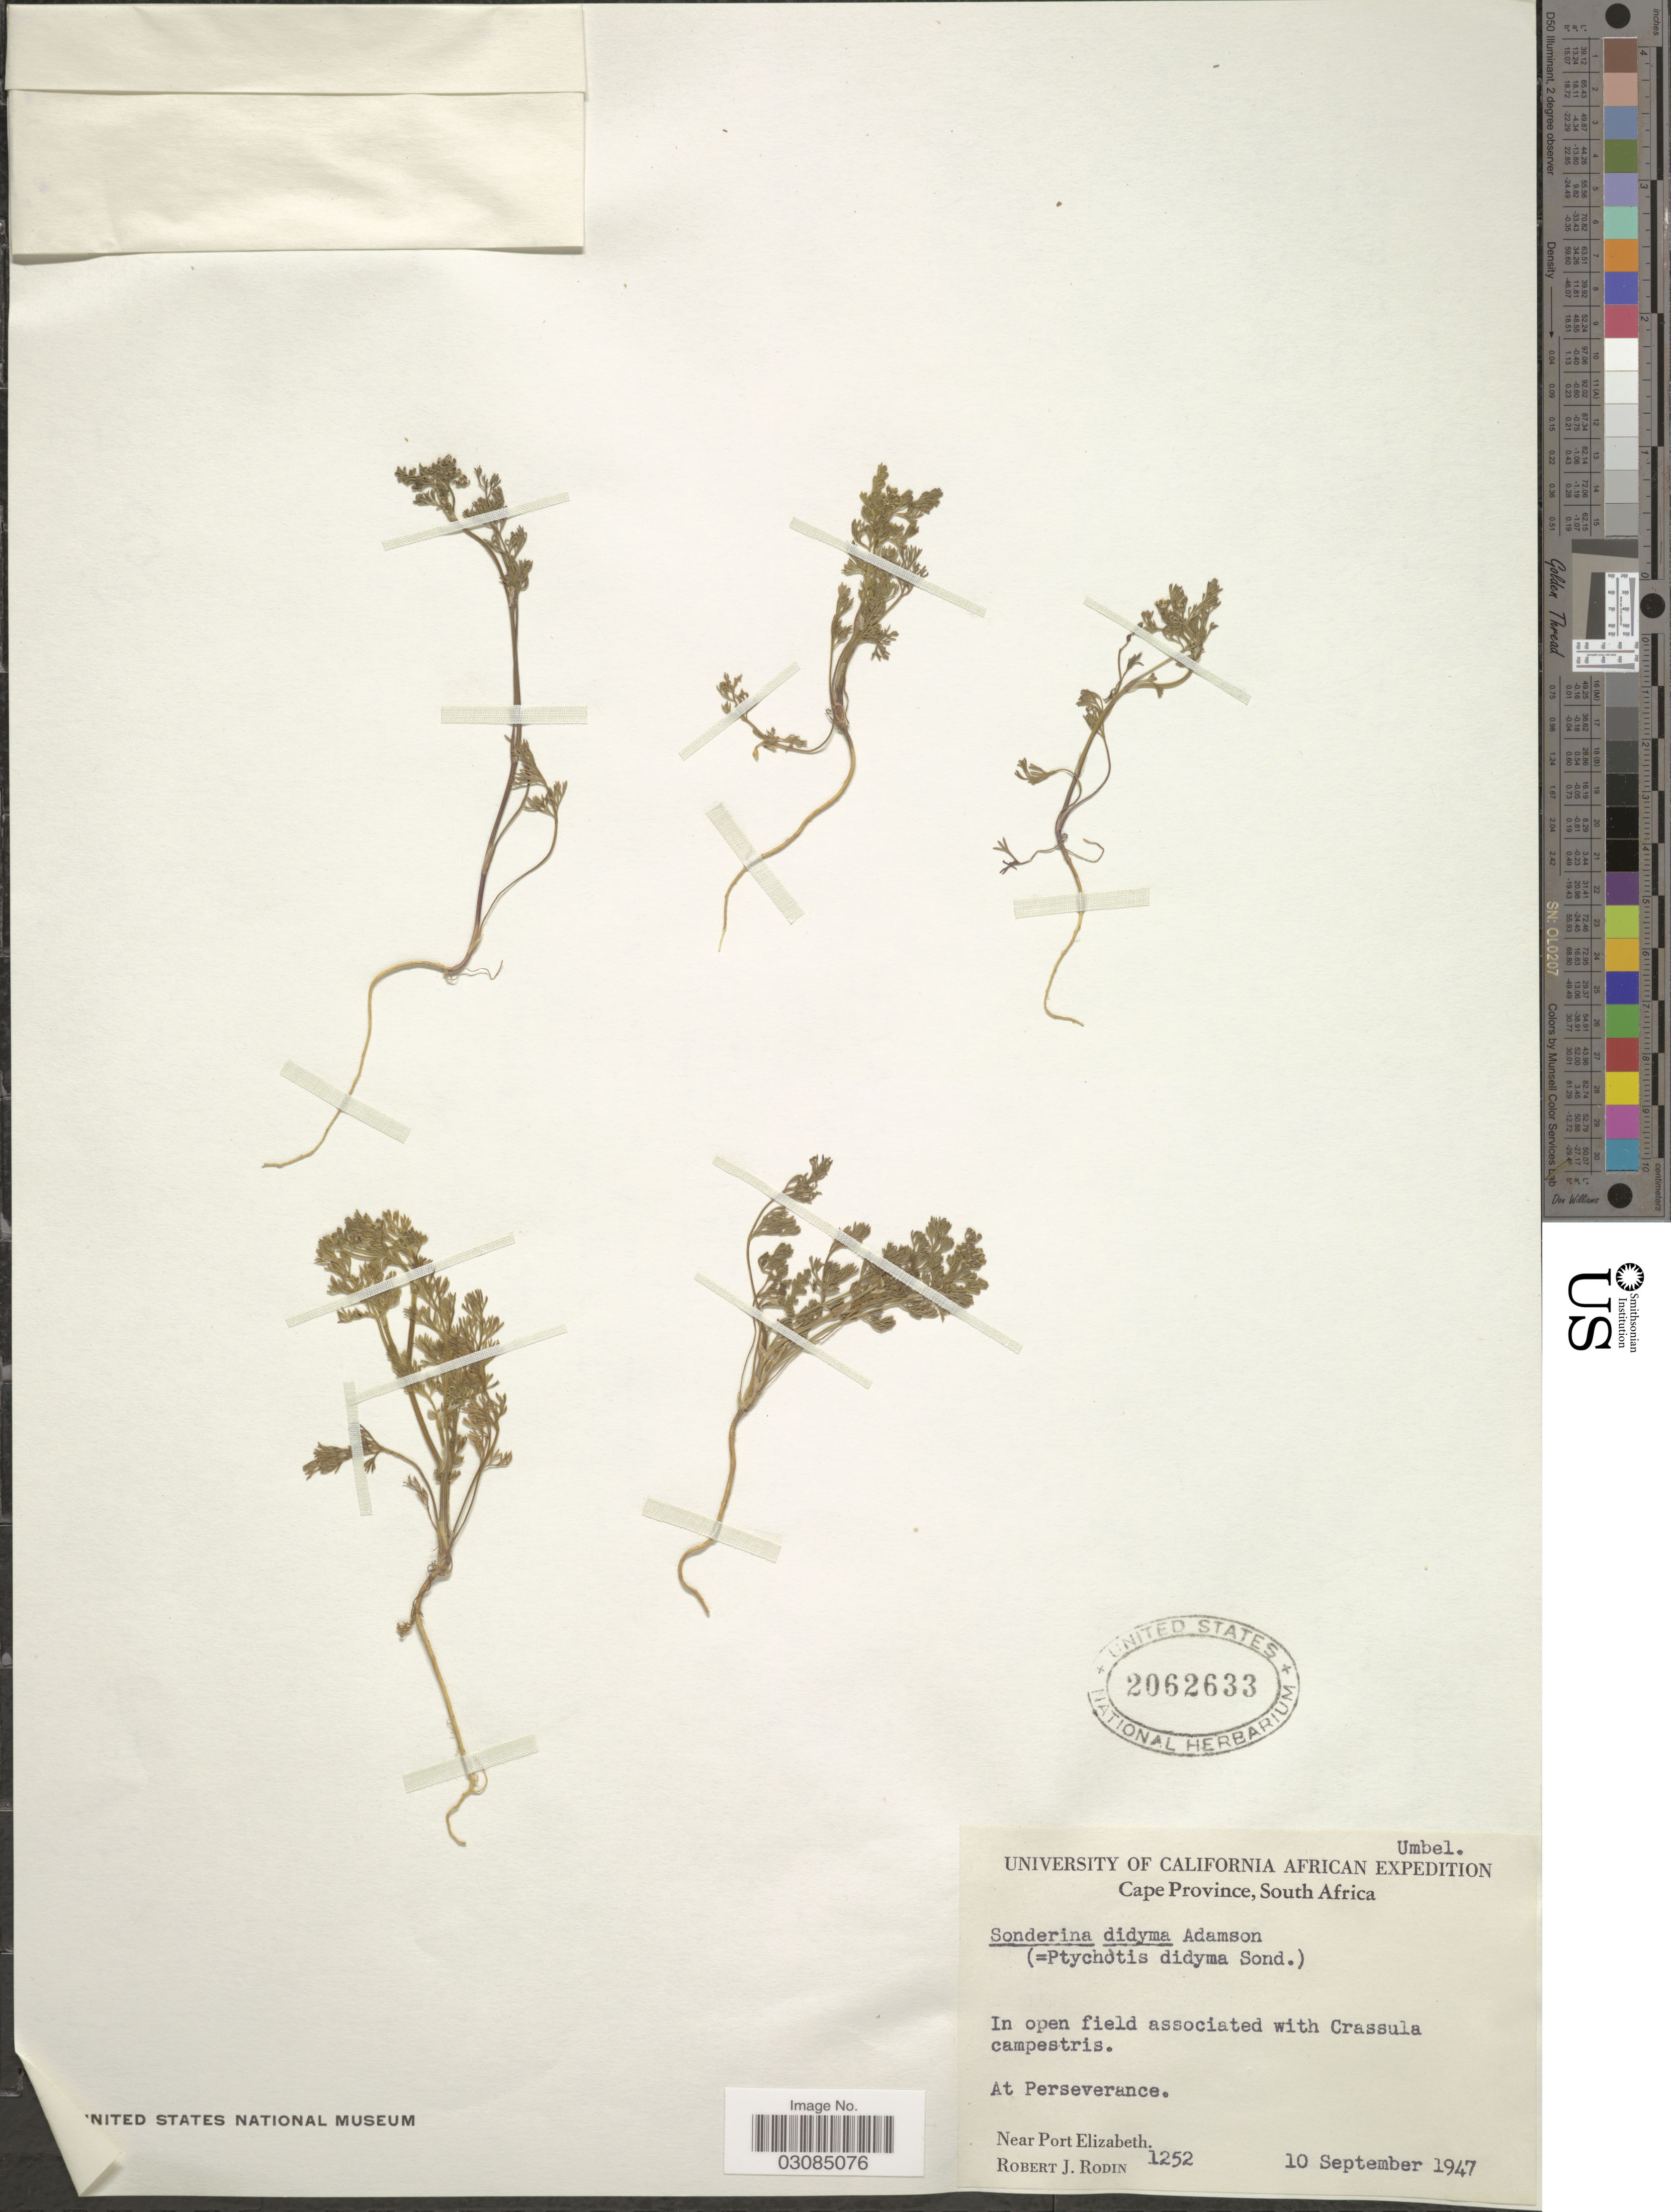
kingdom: Plantae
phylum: Tracheophyta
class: Magnoliopsida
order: Apiales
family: Apiaceae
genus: Sonderina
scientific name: Sonderina didyma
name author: Adamson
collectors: R. J. Rodin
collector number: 1252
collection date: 1947-09-10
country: South Africa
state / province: Eastern Cape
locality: In open field associated with Crassula campestris. At Perseverance.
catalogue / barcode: US 2062633